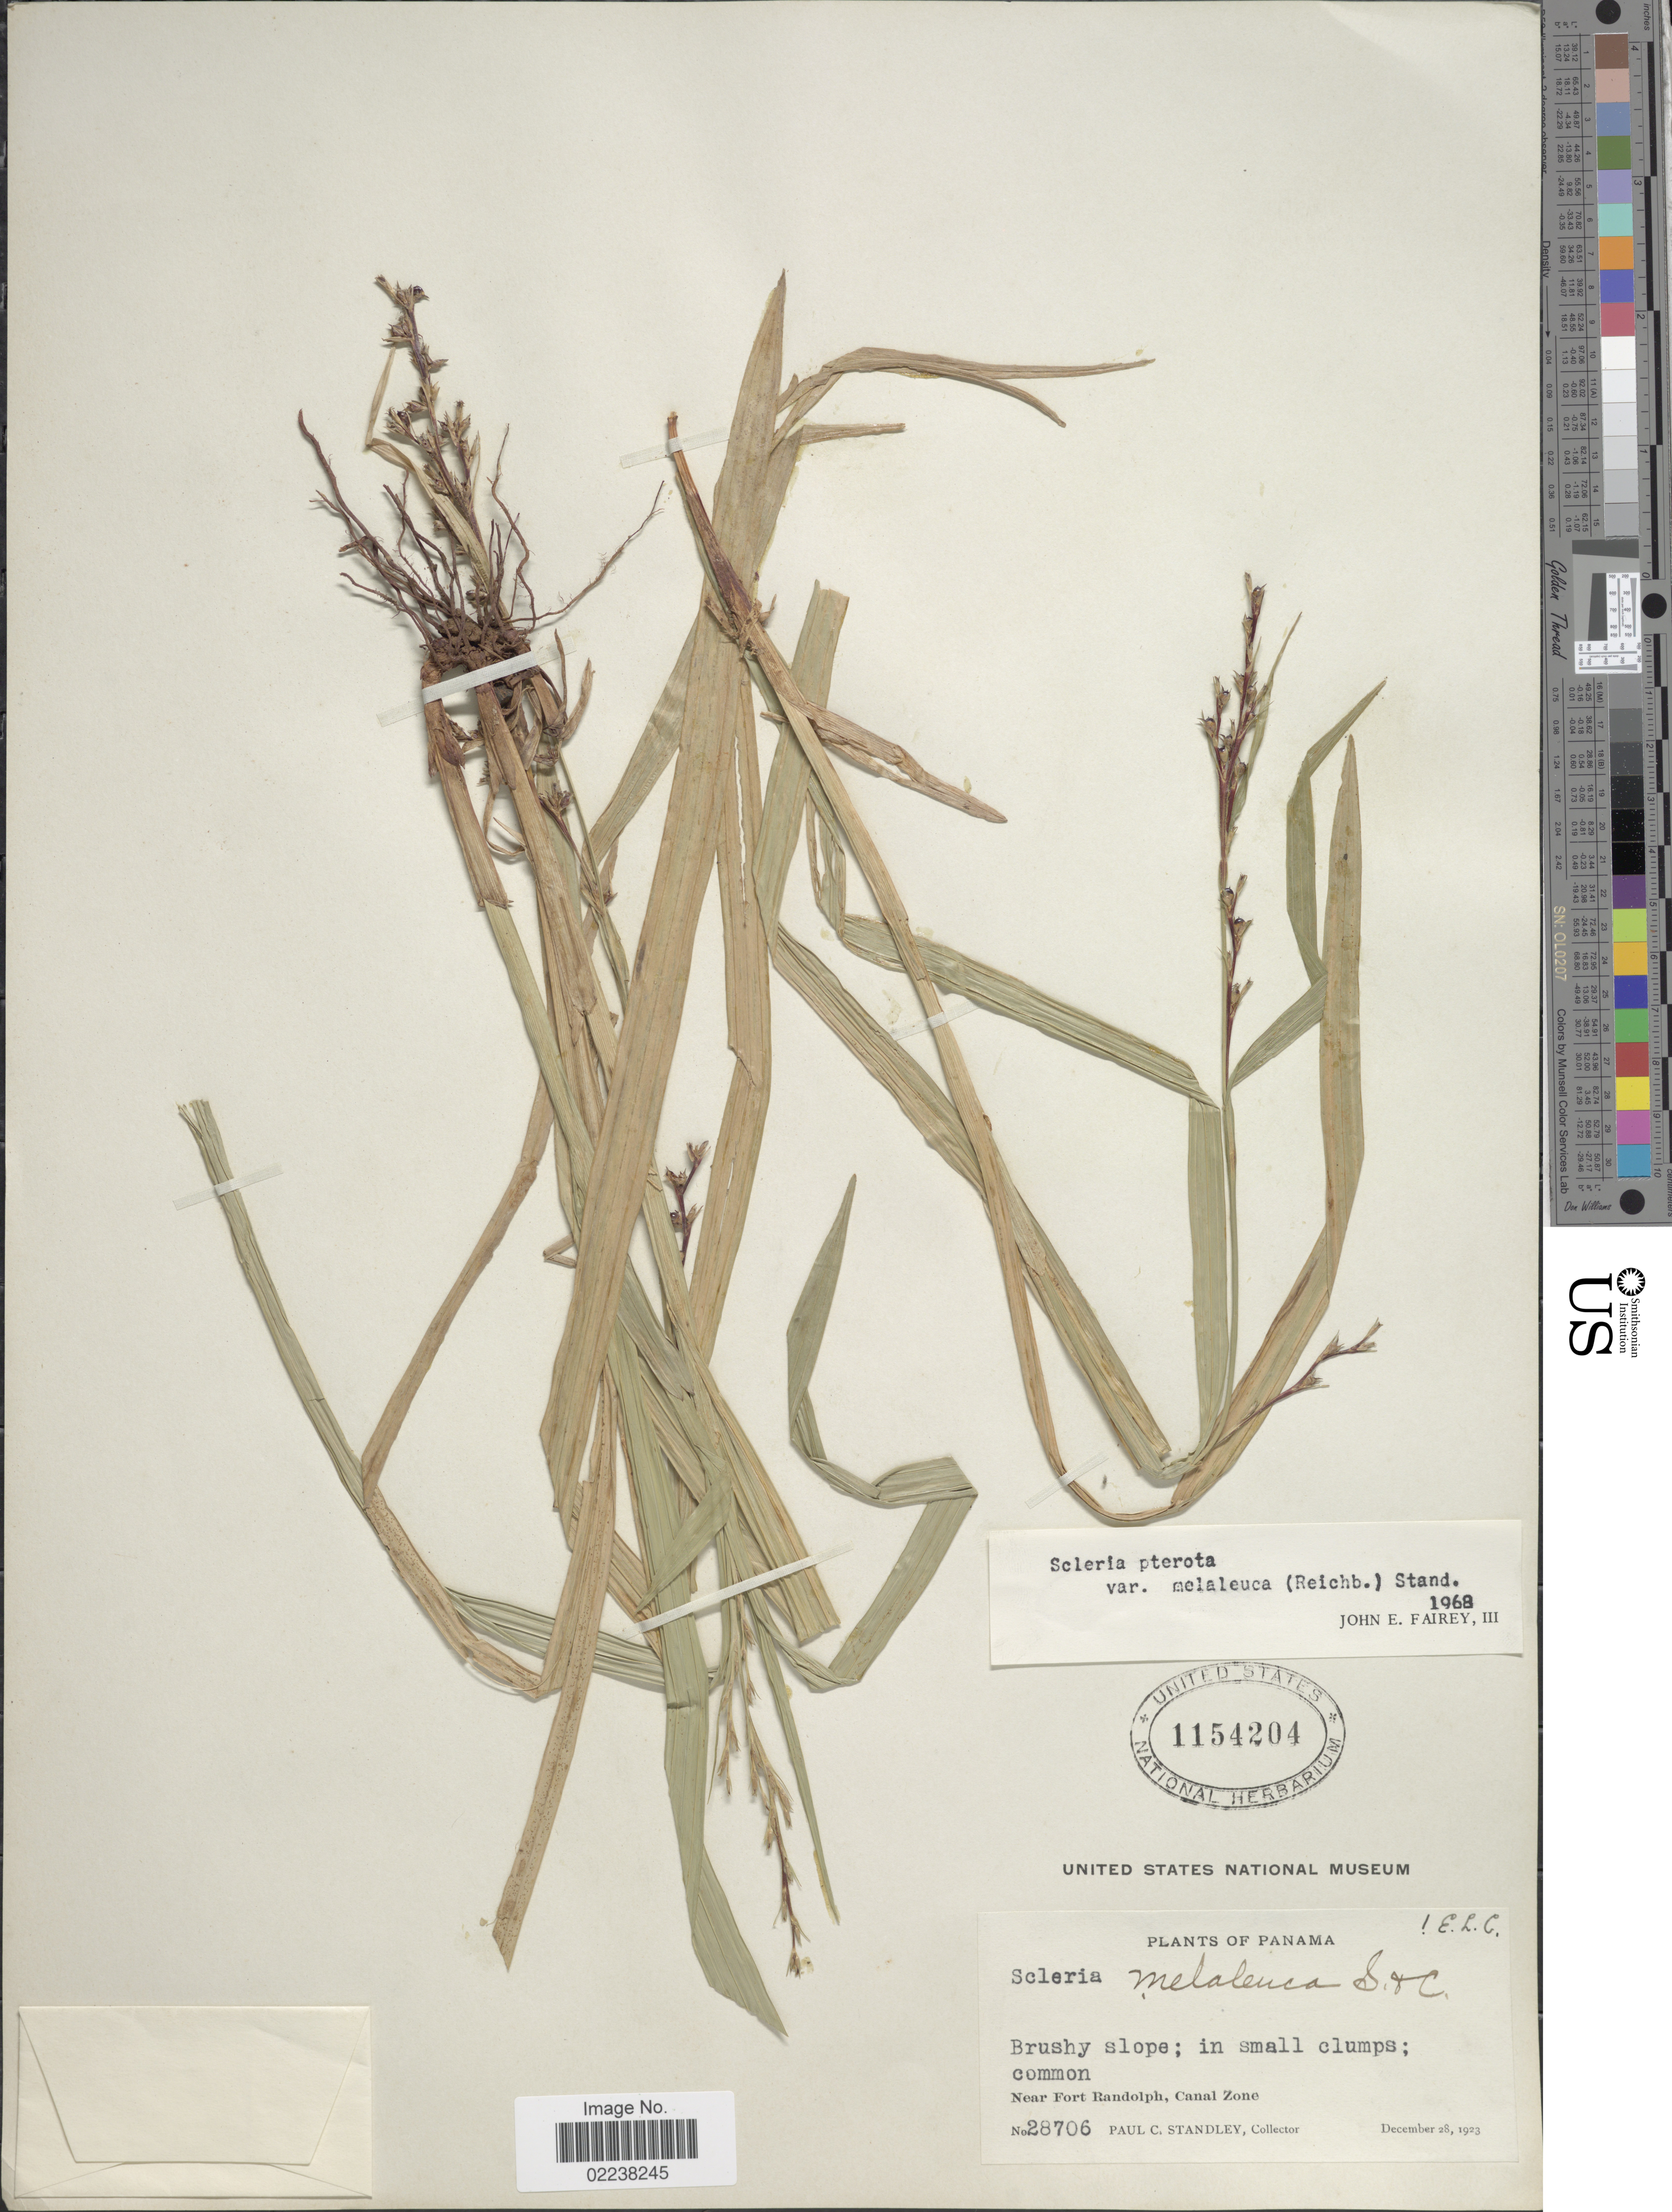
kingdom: Plantae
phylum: Tracheophyta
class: Liliopsida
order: Poales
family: Cyperaceae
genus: Scleria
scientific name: Scleria gaertneri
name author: Raddi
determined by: Strong, Mark T., (BOT), Smithsonian Institution - National Museum of Natural History (UNITED STATES)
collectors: P. C. Standley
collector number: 28706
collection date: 1923-12-28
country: Panama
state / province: Colón / Panamá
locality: Near Fort Randolph, Canal Zone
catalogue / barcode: US 1154204